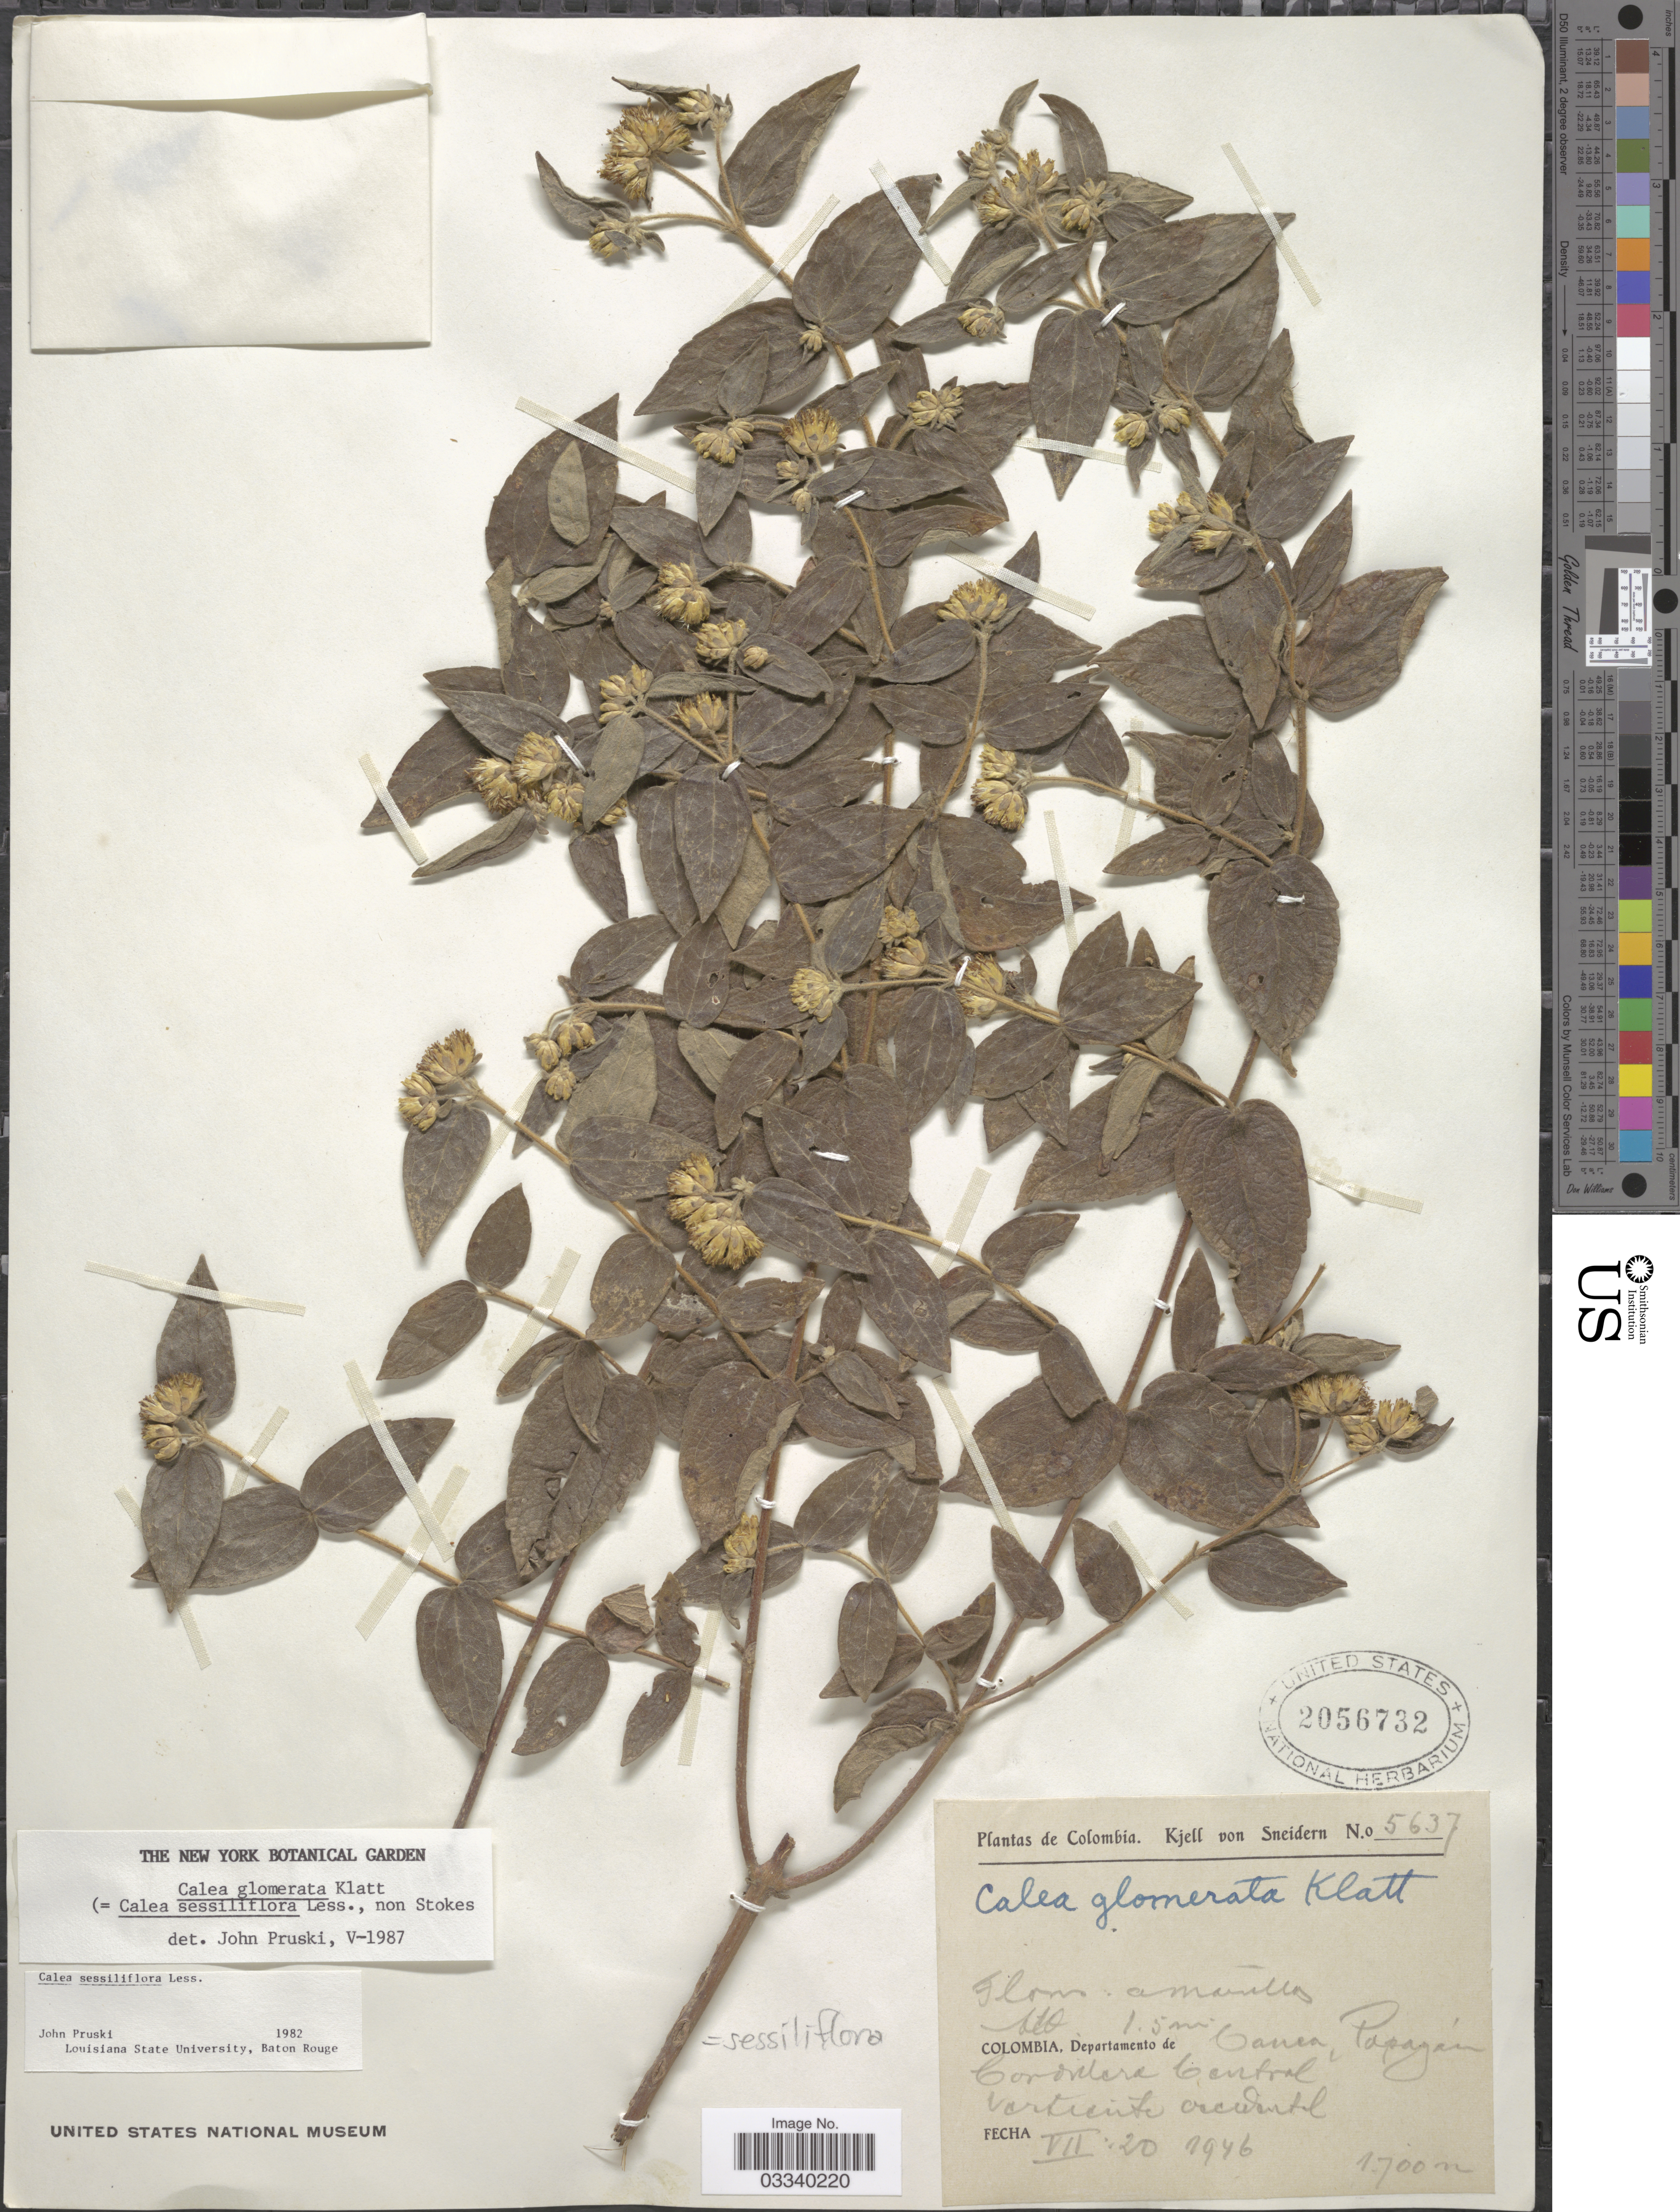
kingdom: Plantae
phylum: Tracheophyta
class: Magnoliopsida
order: Asterales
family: Asteraceae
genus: Calea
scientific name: Calea sessiliflora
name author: Less.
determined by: Pruski, J. F.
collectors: K. von Sneidern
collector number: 5637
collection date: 1946-07-20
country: Colombia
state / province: Cauca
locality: Departamento de Cauca, Popayán. Cordillera Central, vertiente occidental.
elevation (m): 1700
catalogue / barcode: US 2056732